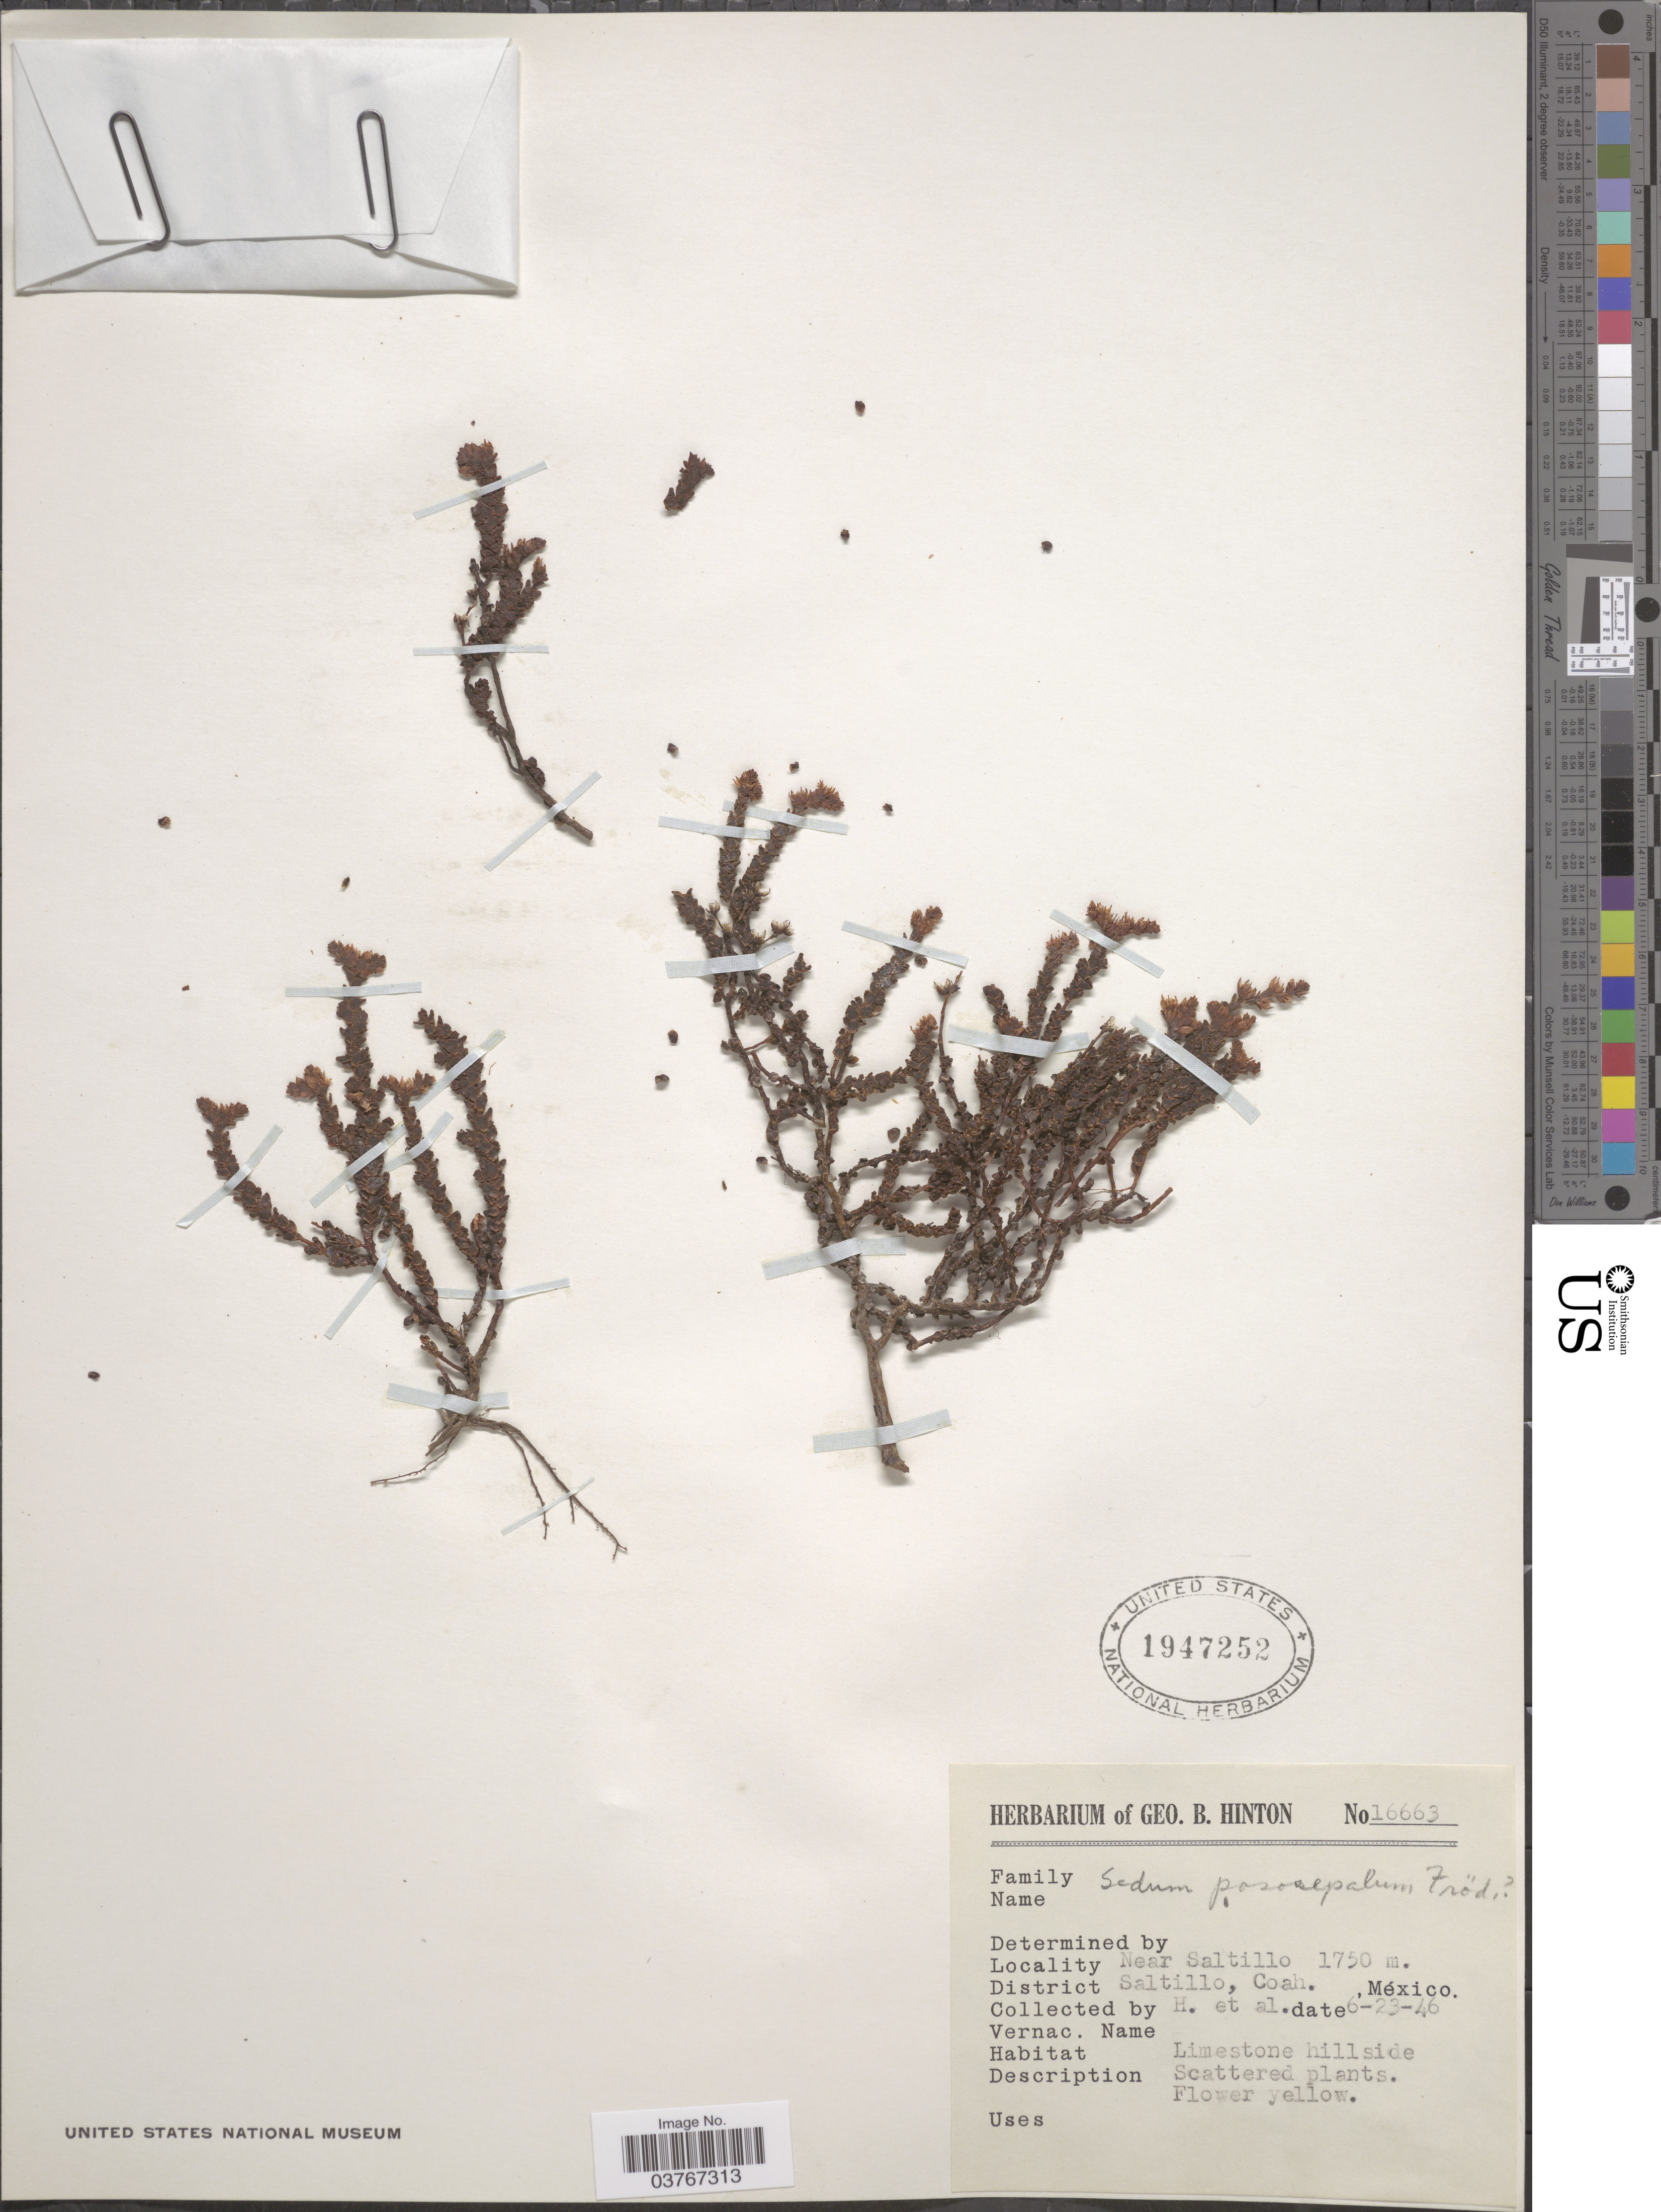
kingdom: Plantae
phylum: Tracheophyta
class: Magnoliopsida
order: Saxifragales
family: Crassulaceae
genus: Sedum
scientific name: Sedum pososepalum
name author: Fröd.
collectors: G. B. Hinton & et al.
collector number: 16663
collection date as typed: Transcribed d/m/y: 23/6/46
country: Mexico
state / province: Coahuila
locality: Near Saltillo. District Saltillo.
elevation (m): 1750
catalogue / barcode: US 1947252